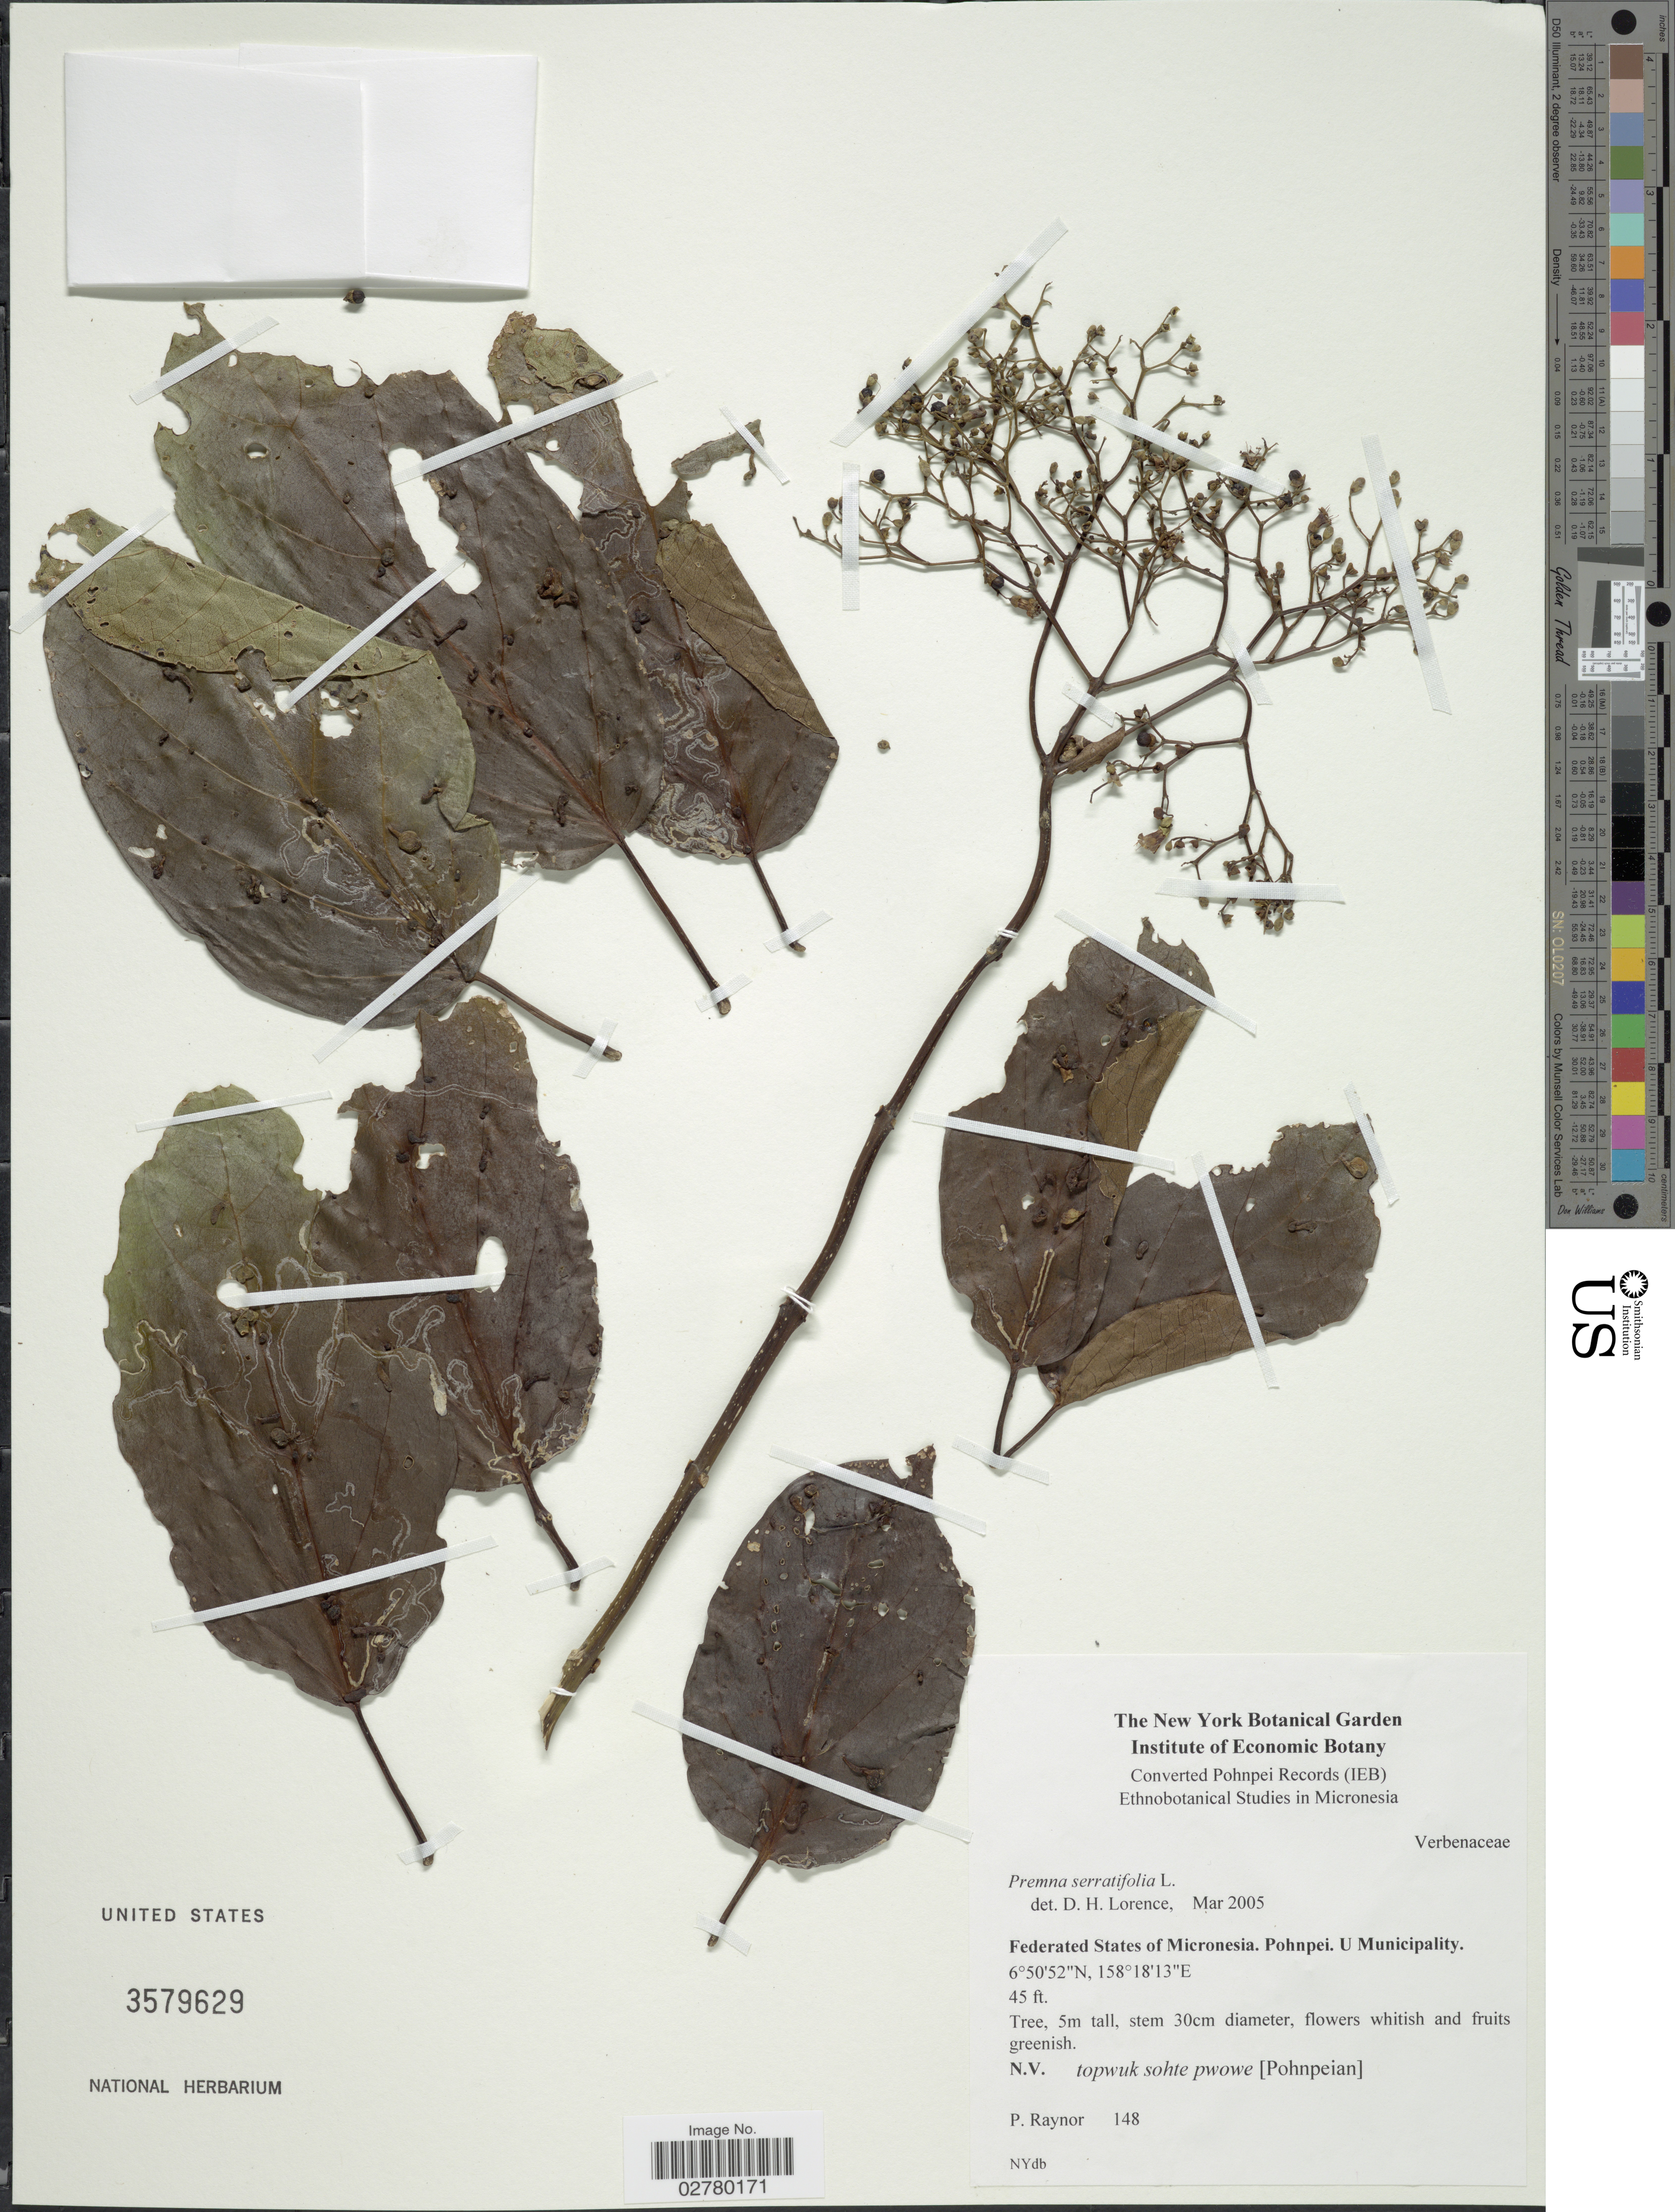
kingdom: Plantae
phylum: Tracheophyta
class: Magnoliopsida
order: Lamiales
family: Lamiaceae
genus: Premna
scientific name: Premna serratifolia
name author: L.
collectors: P. Raynor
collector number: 148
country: Micronesia, Federated States of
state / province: Pohnpei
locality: U Municipality.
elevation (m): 14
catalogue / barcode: US 3579629